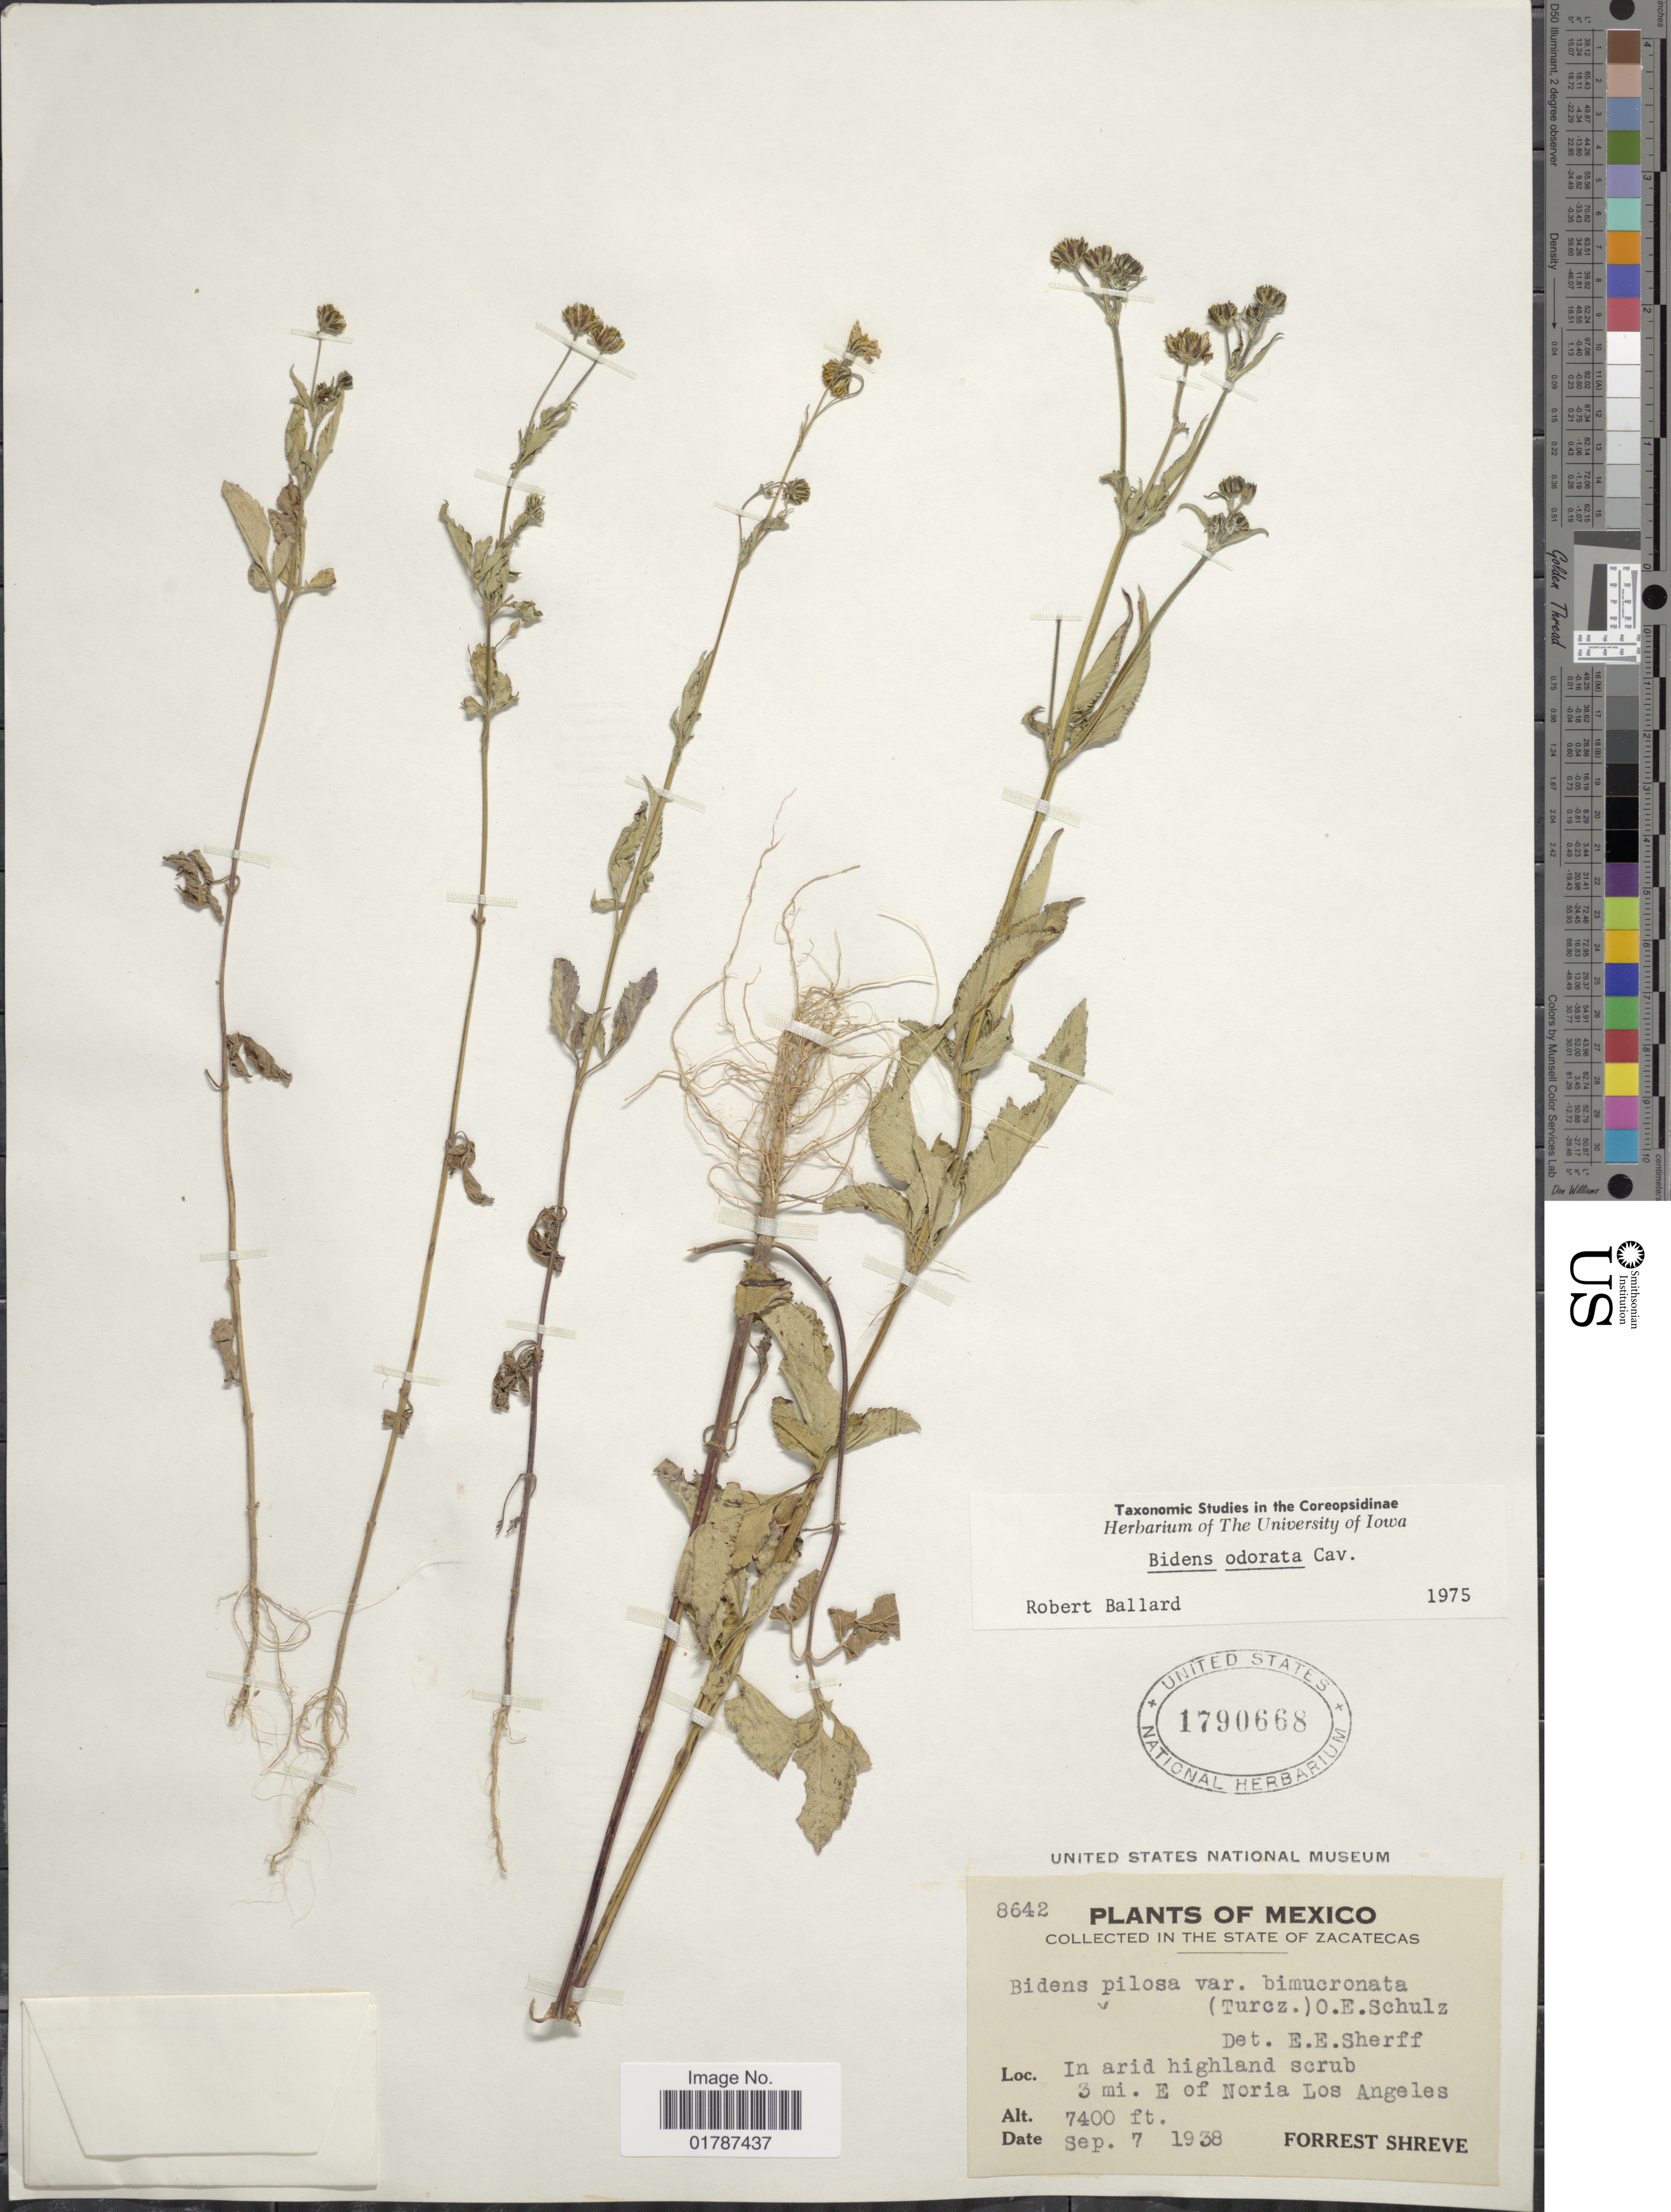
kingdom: Plantae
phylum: Tracheophyta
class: Magnoliopsida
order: Asterales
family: Asteraceae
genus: Bidens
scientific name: Bidens odorata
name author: Cav.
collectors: F. Shreve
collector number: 8642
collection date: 1938-09-07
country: Mexico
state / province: Zacatecas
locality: In The State of Zacatecas, in arid highland scrub, 3 mi. E. of Noria Los Angeles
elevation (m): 2256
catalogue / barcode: US 1790668